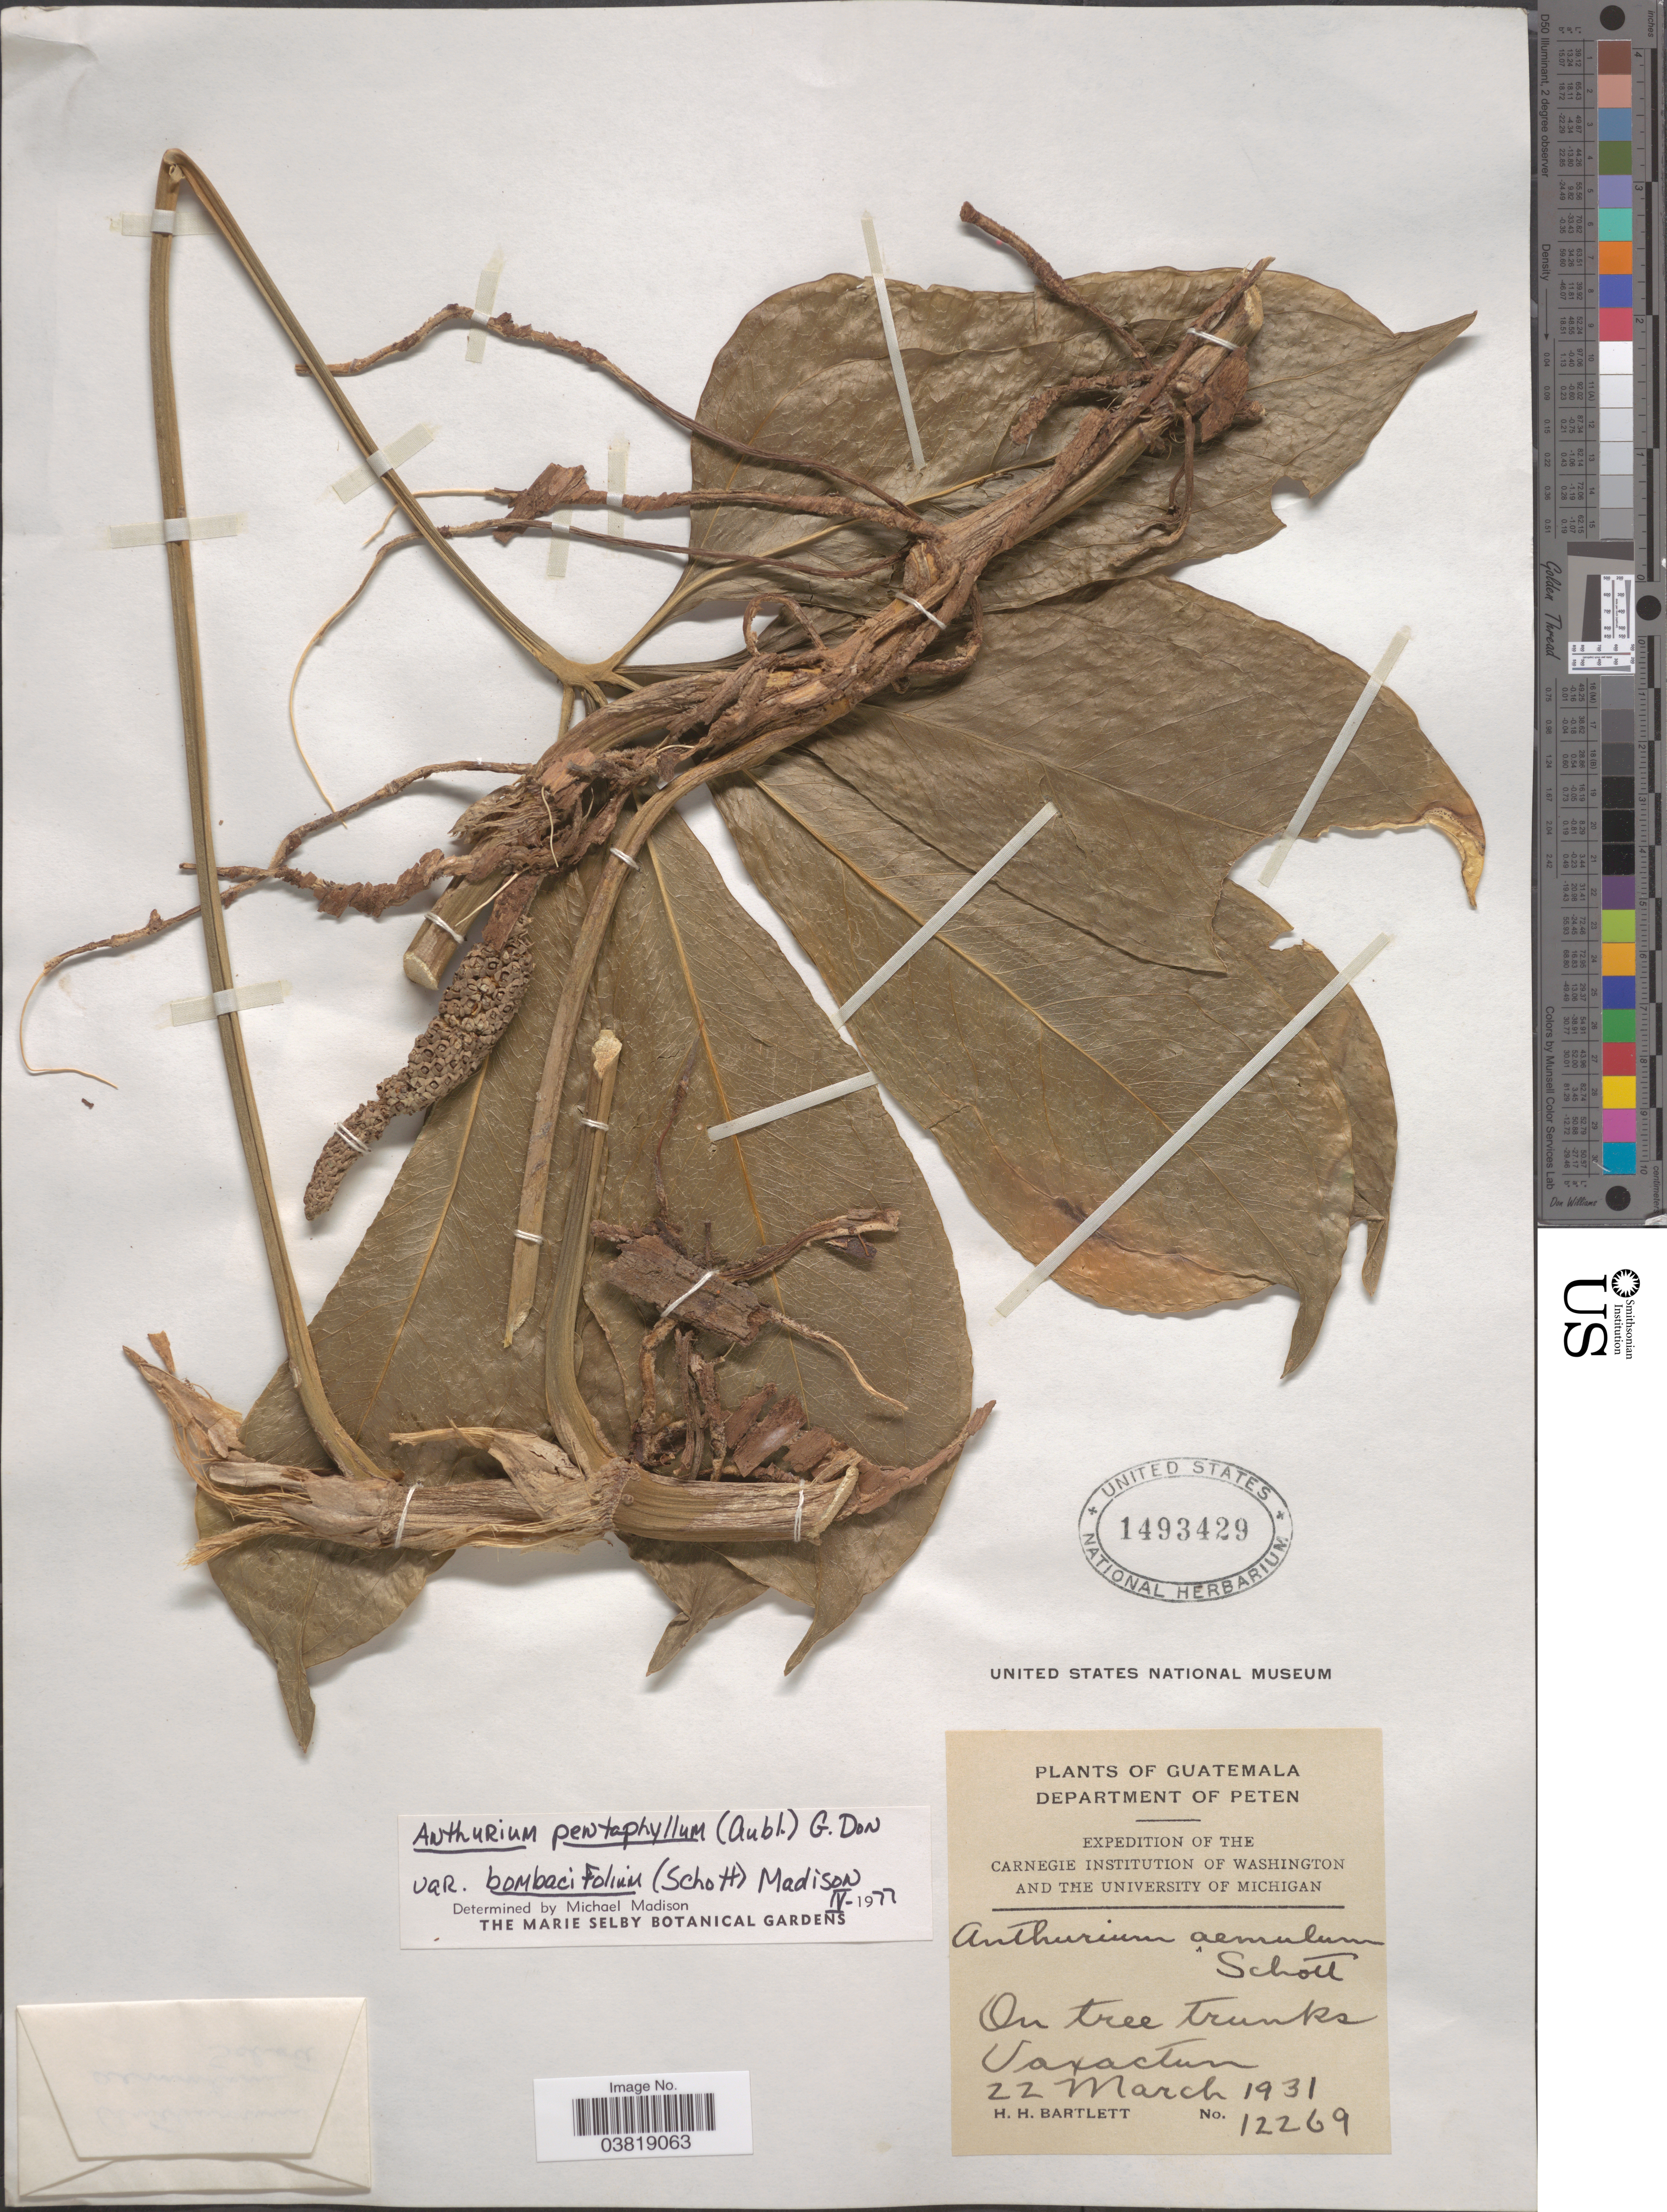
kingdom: Plantae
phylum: Tracheophyta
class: Liliopsida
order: Alismatales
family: Araceae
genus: Anthurium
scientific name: Anthurium pentaphyllum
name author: (Aubl.) G. Don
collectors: H. H. Bartlett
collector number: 12269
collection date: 1931-03-22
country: Guatemala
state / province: El Peten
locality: Department of Peten. Uaxactun.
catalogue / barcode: US 1493429